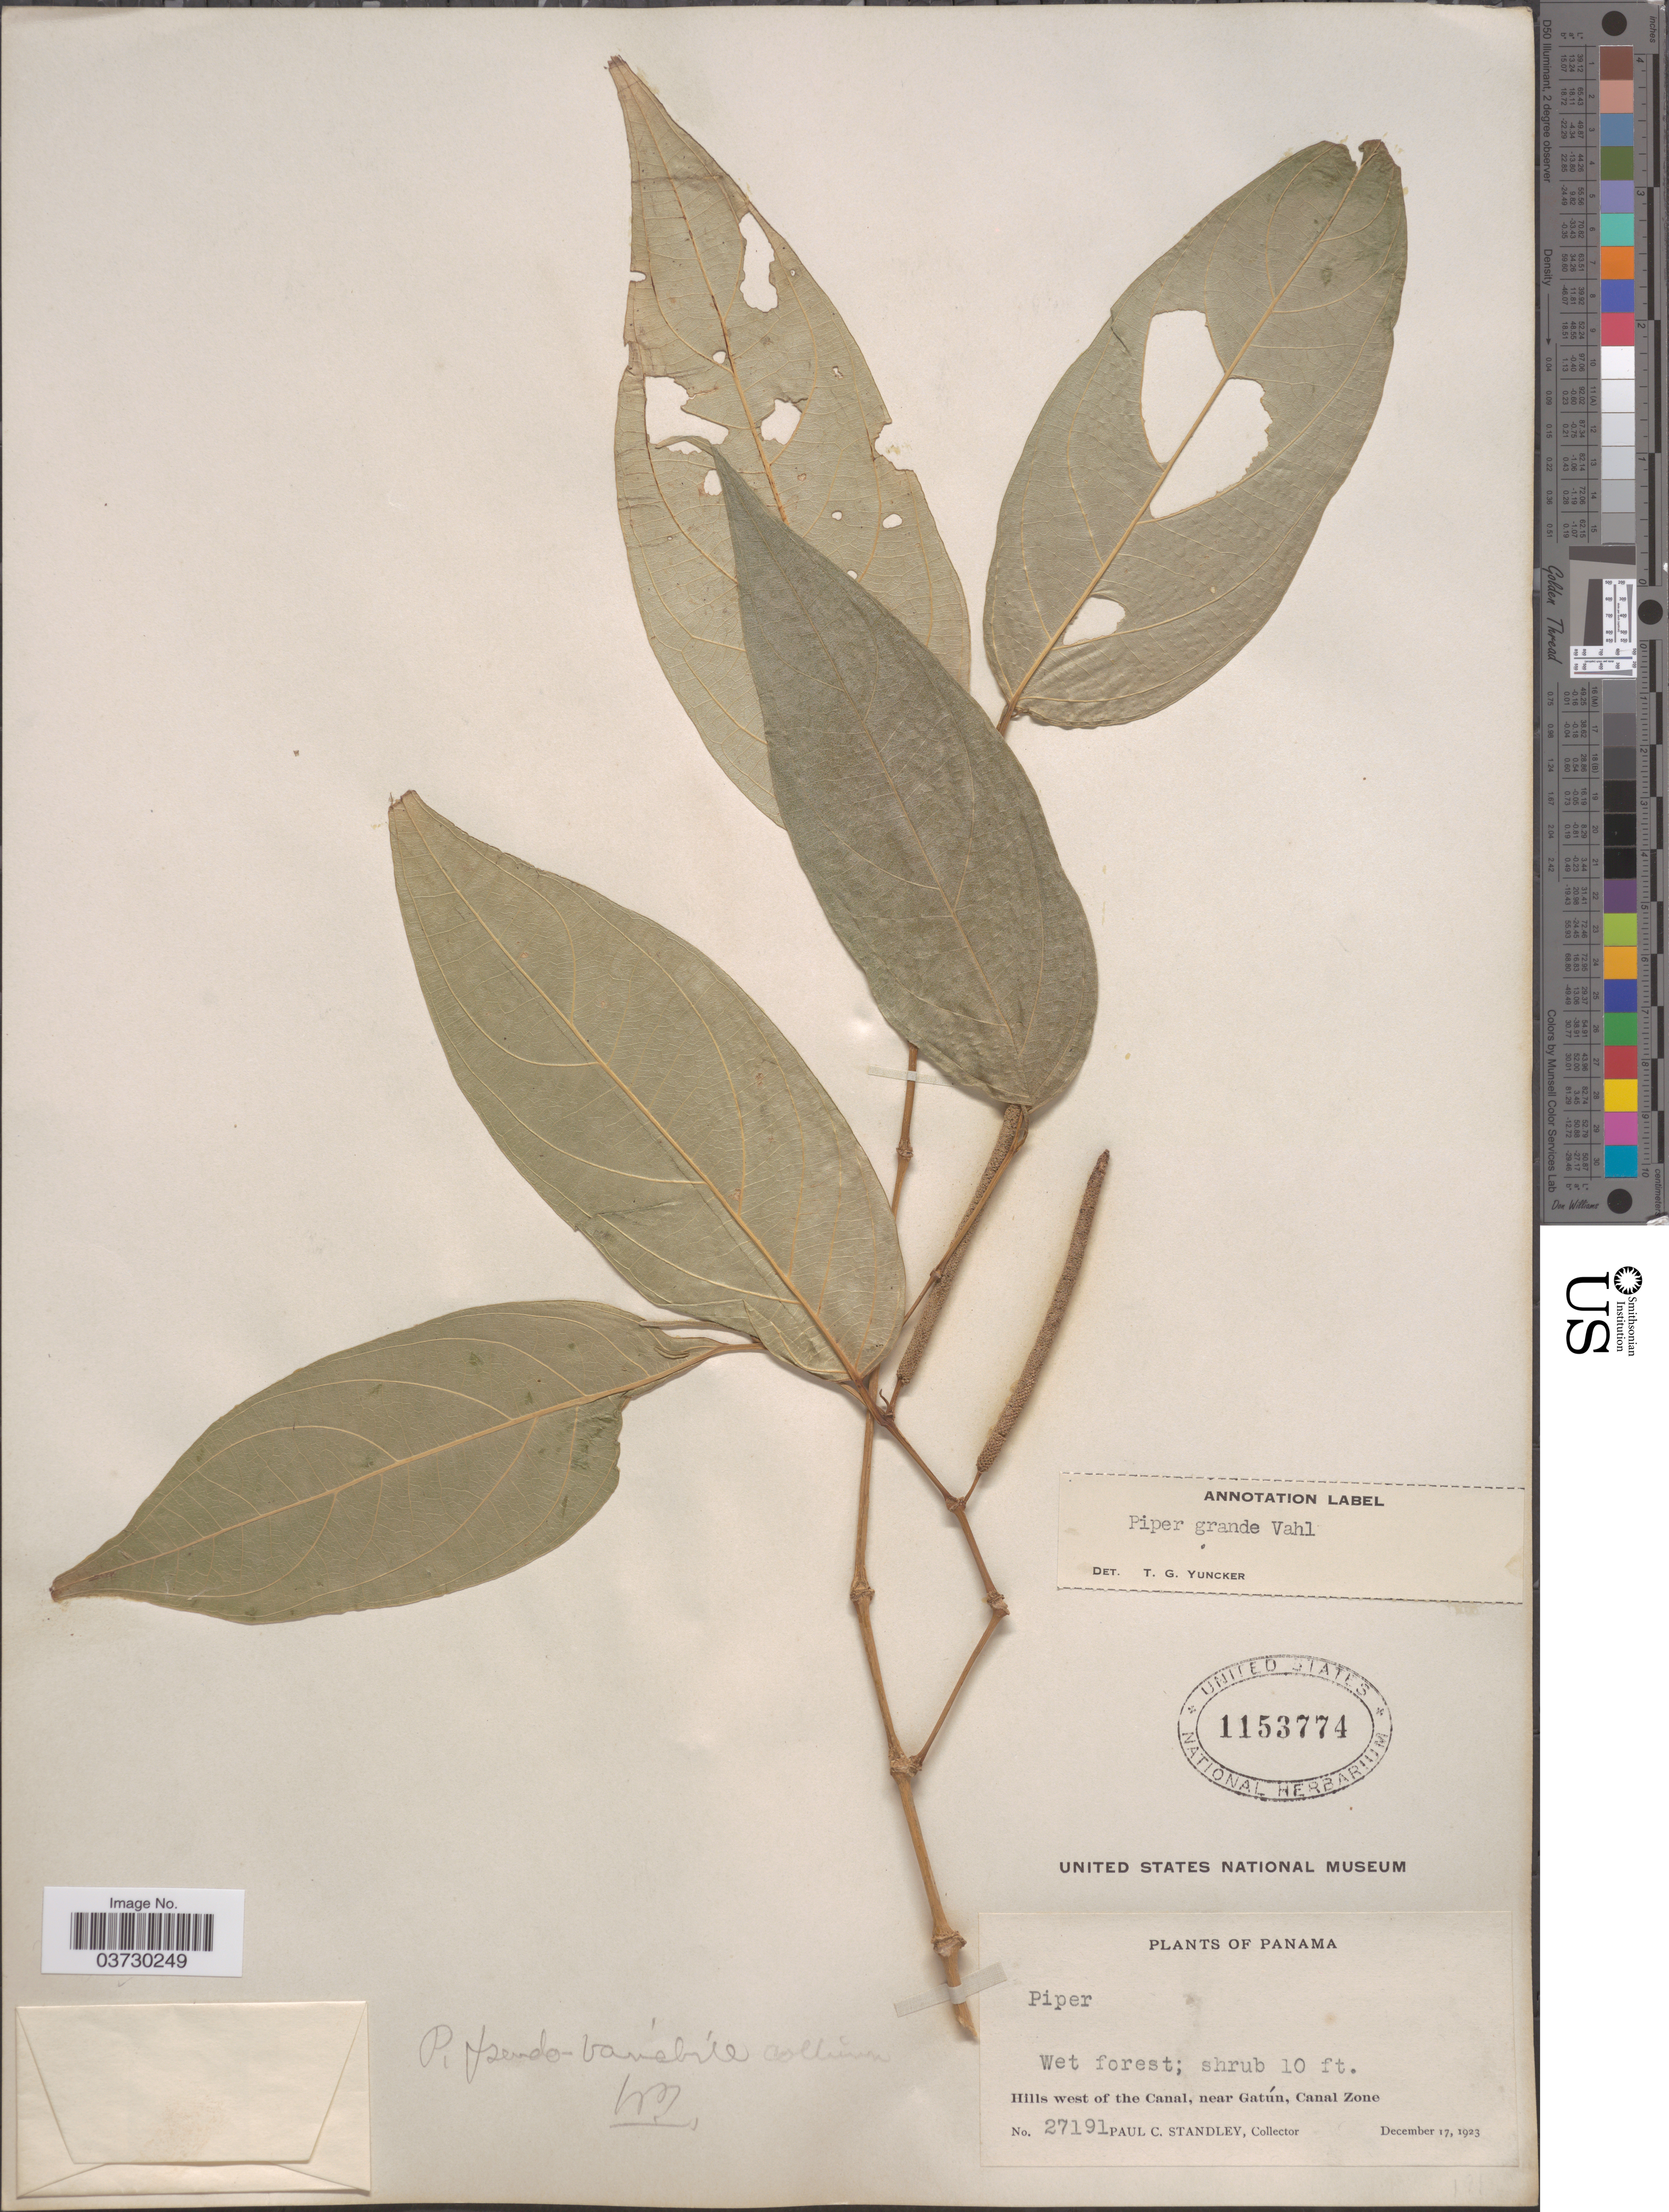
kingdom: Plantae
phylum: Tracheophyta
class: Magnoliopsida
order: Piperales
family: Piperaceae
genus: Piper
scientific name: Piper grande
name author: Vahl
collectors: P. C. Standley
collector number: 27191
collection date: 1923-12-17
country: Panama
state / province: Colón / Panamá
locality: Hills west of the Canal, near Gatún, Canal Zone.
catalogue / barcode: US 1153774